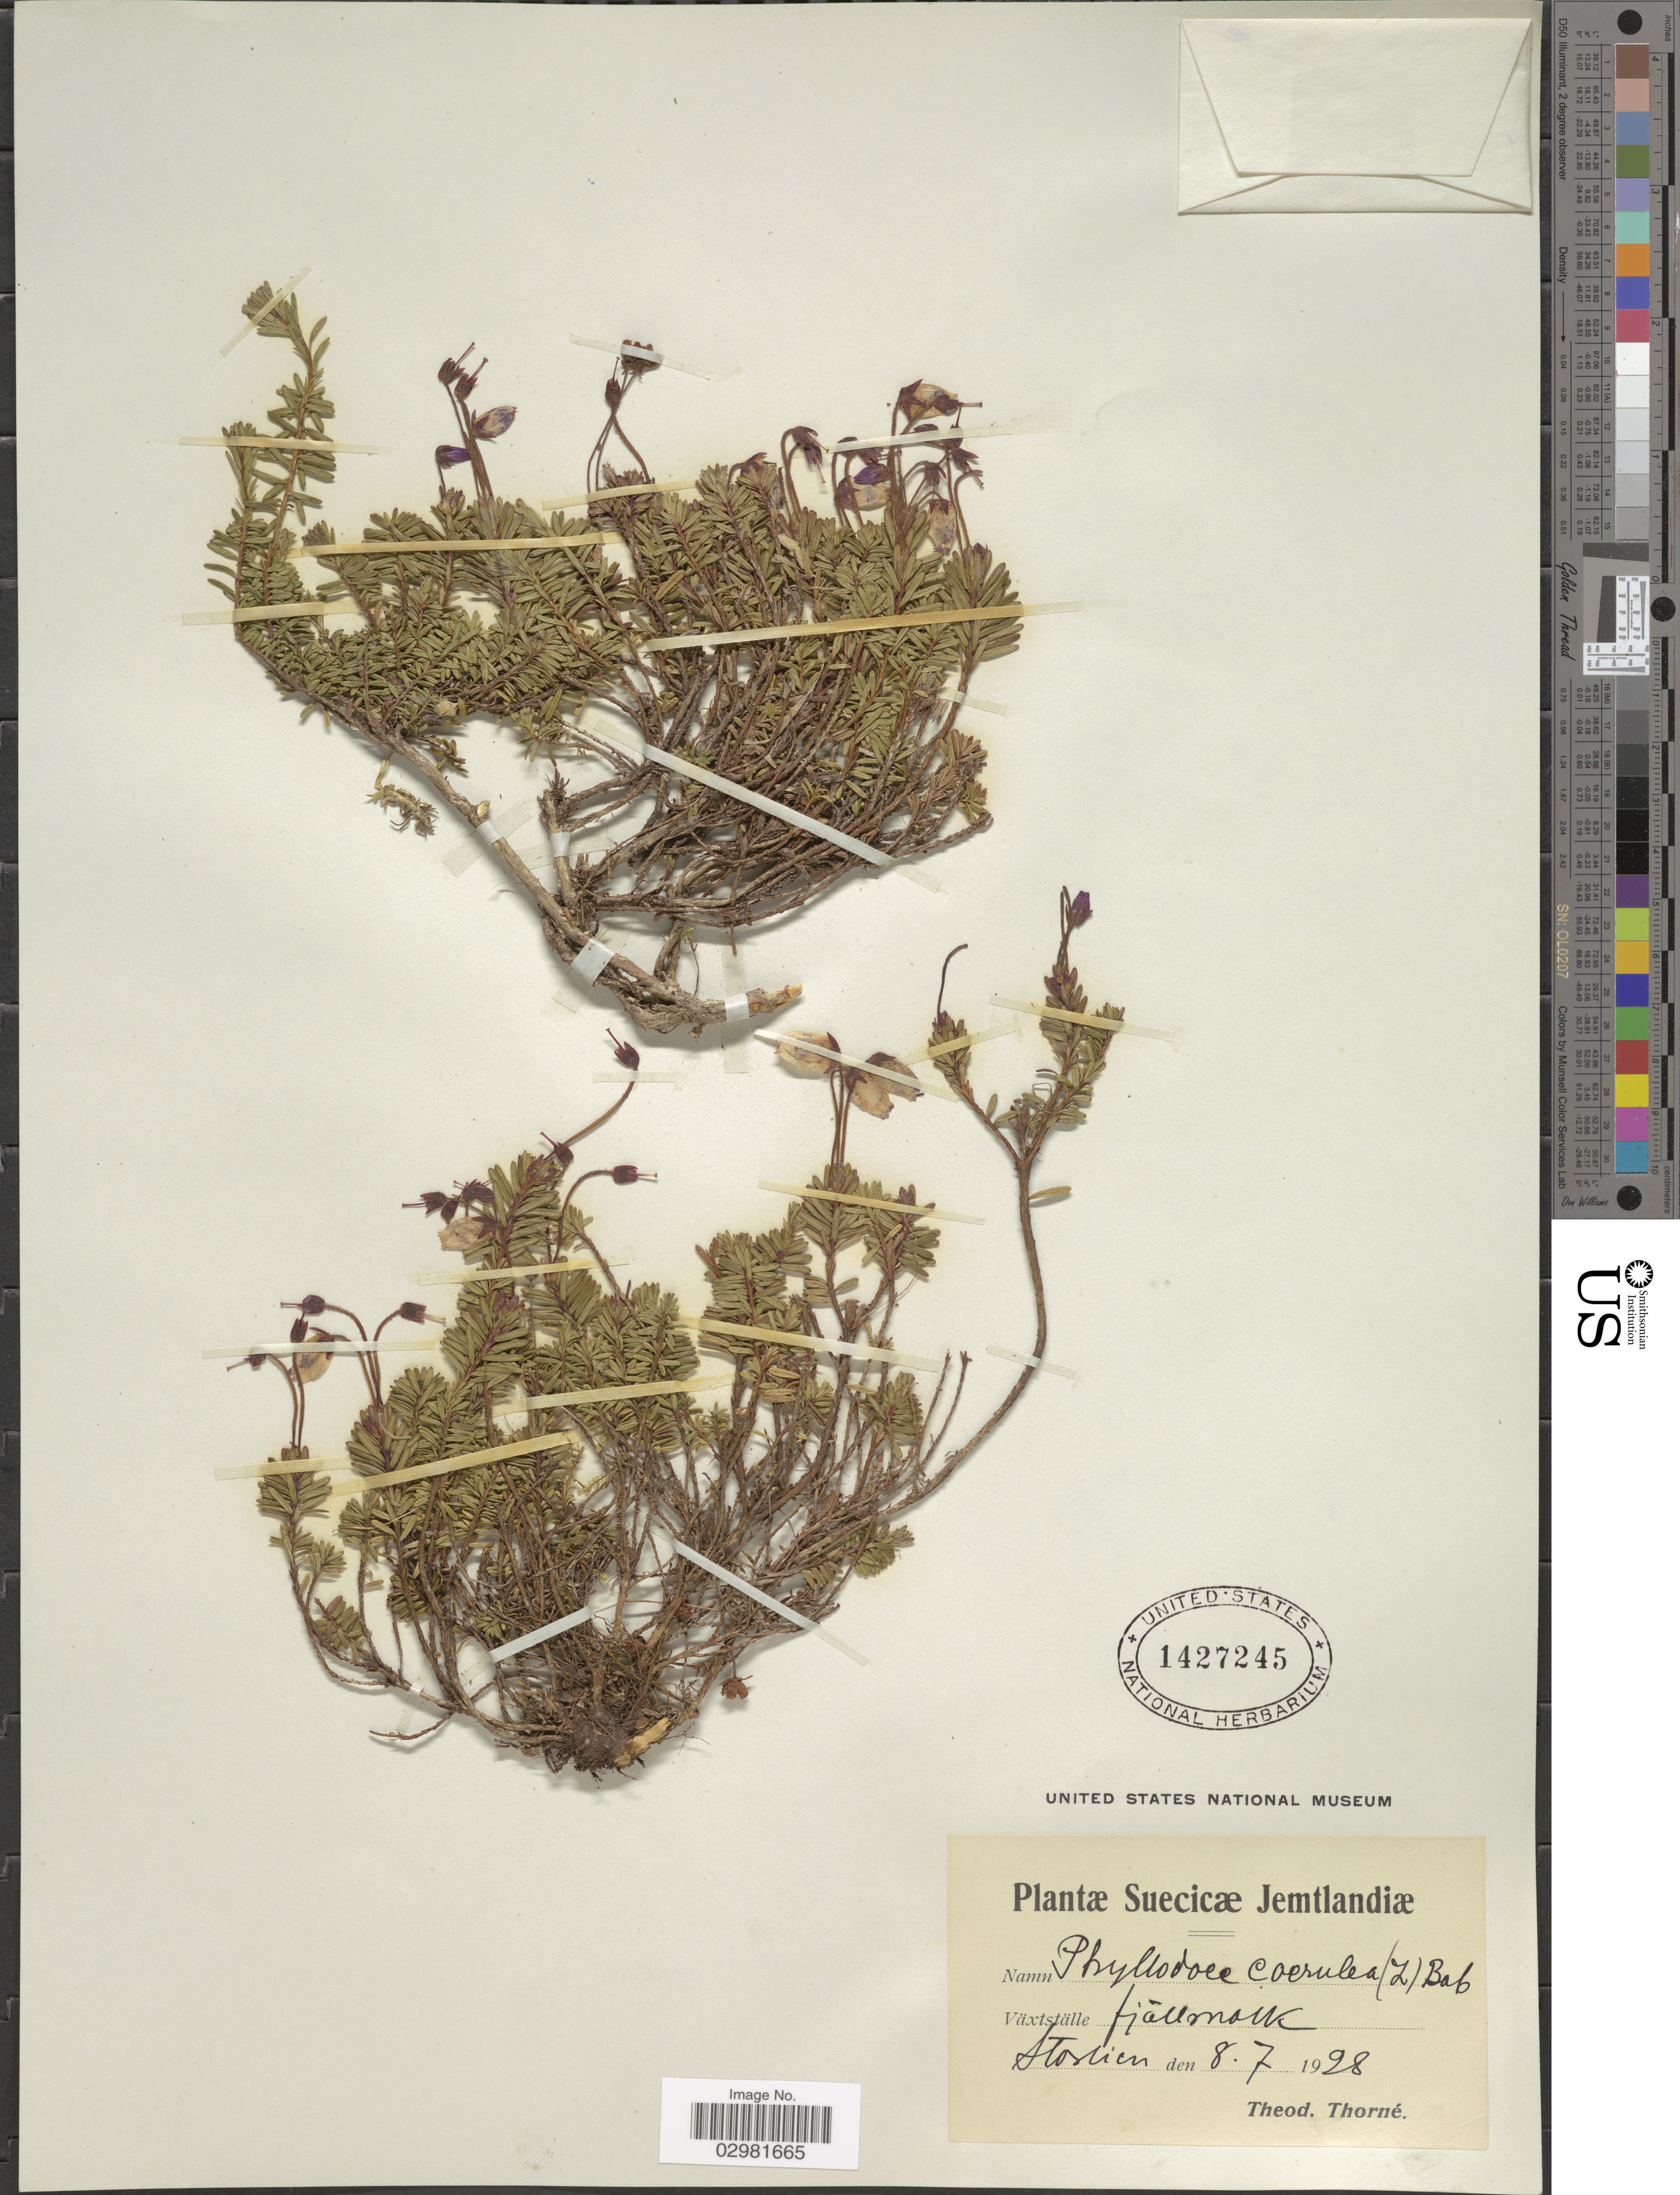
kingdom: Plantae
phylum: Tracheophyta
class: Magnoliopsida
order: Ericales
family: Ericaceae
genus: Phyllodoce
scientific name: Phyllodoce caerulea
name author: (L.) Bab.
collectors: T. Thorné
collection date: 1928-07-08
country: Sweden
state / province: Jämtland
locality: Suecicæ Jemtlandiæ, Växtställe fjällmark. Storlien.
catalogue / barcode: US 1427245